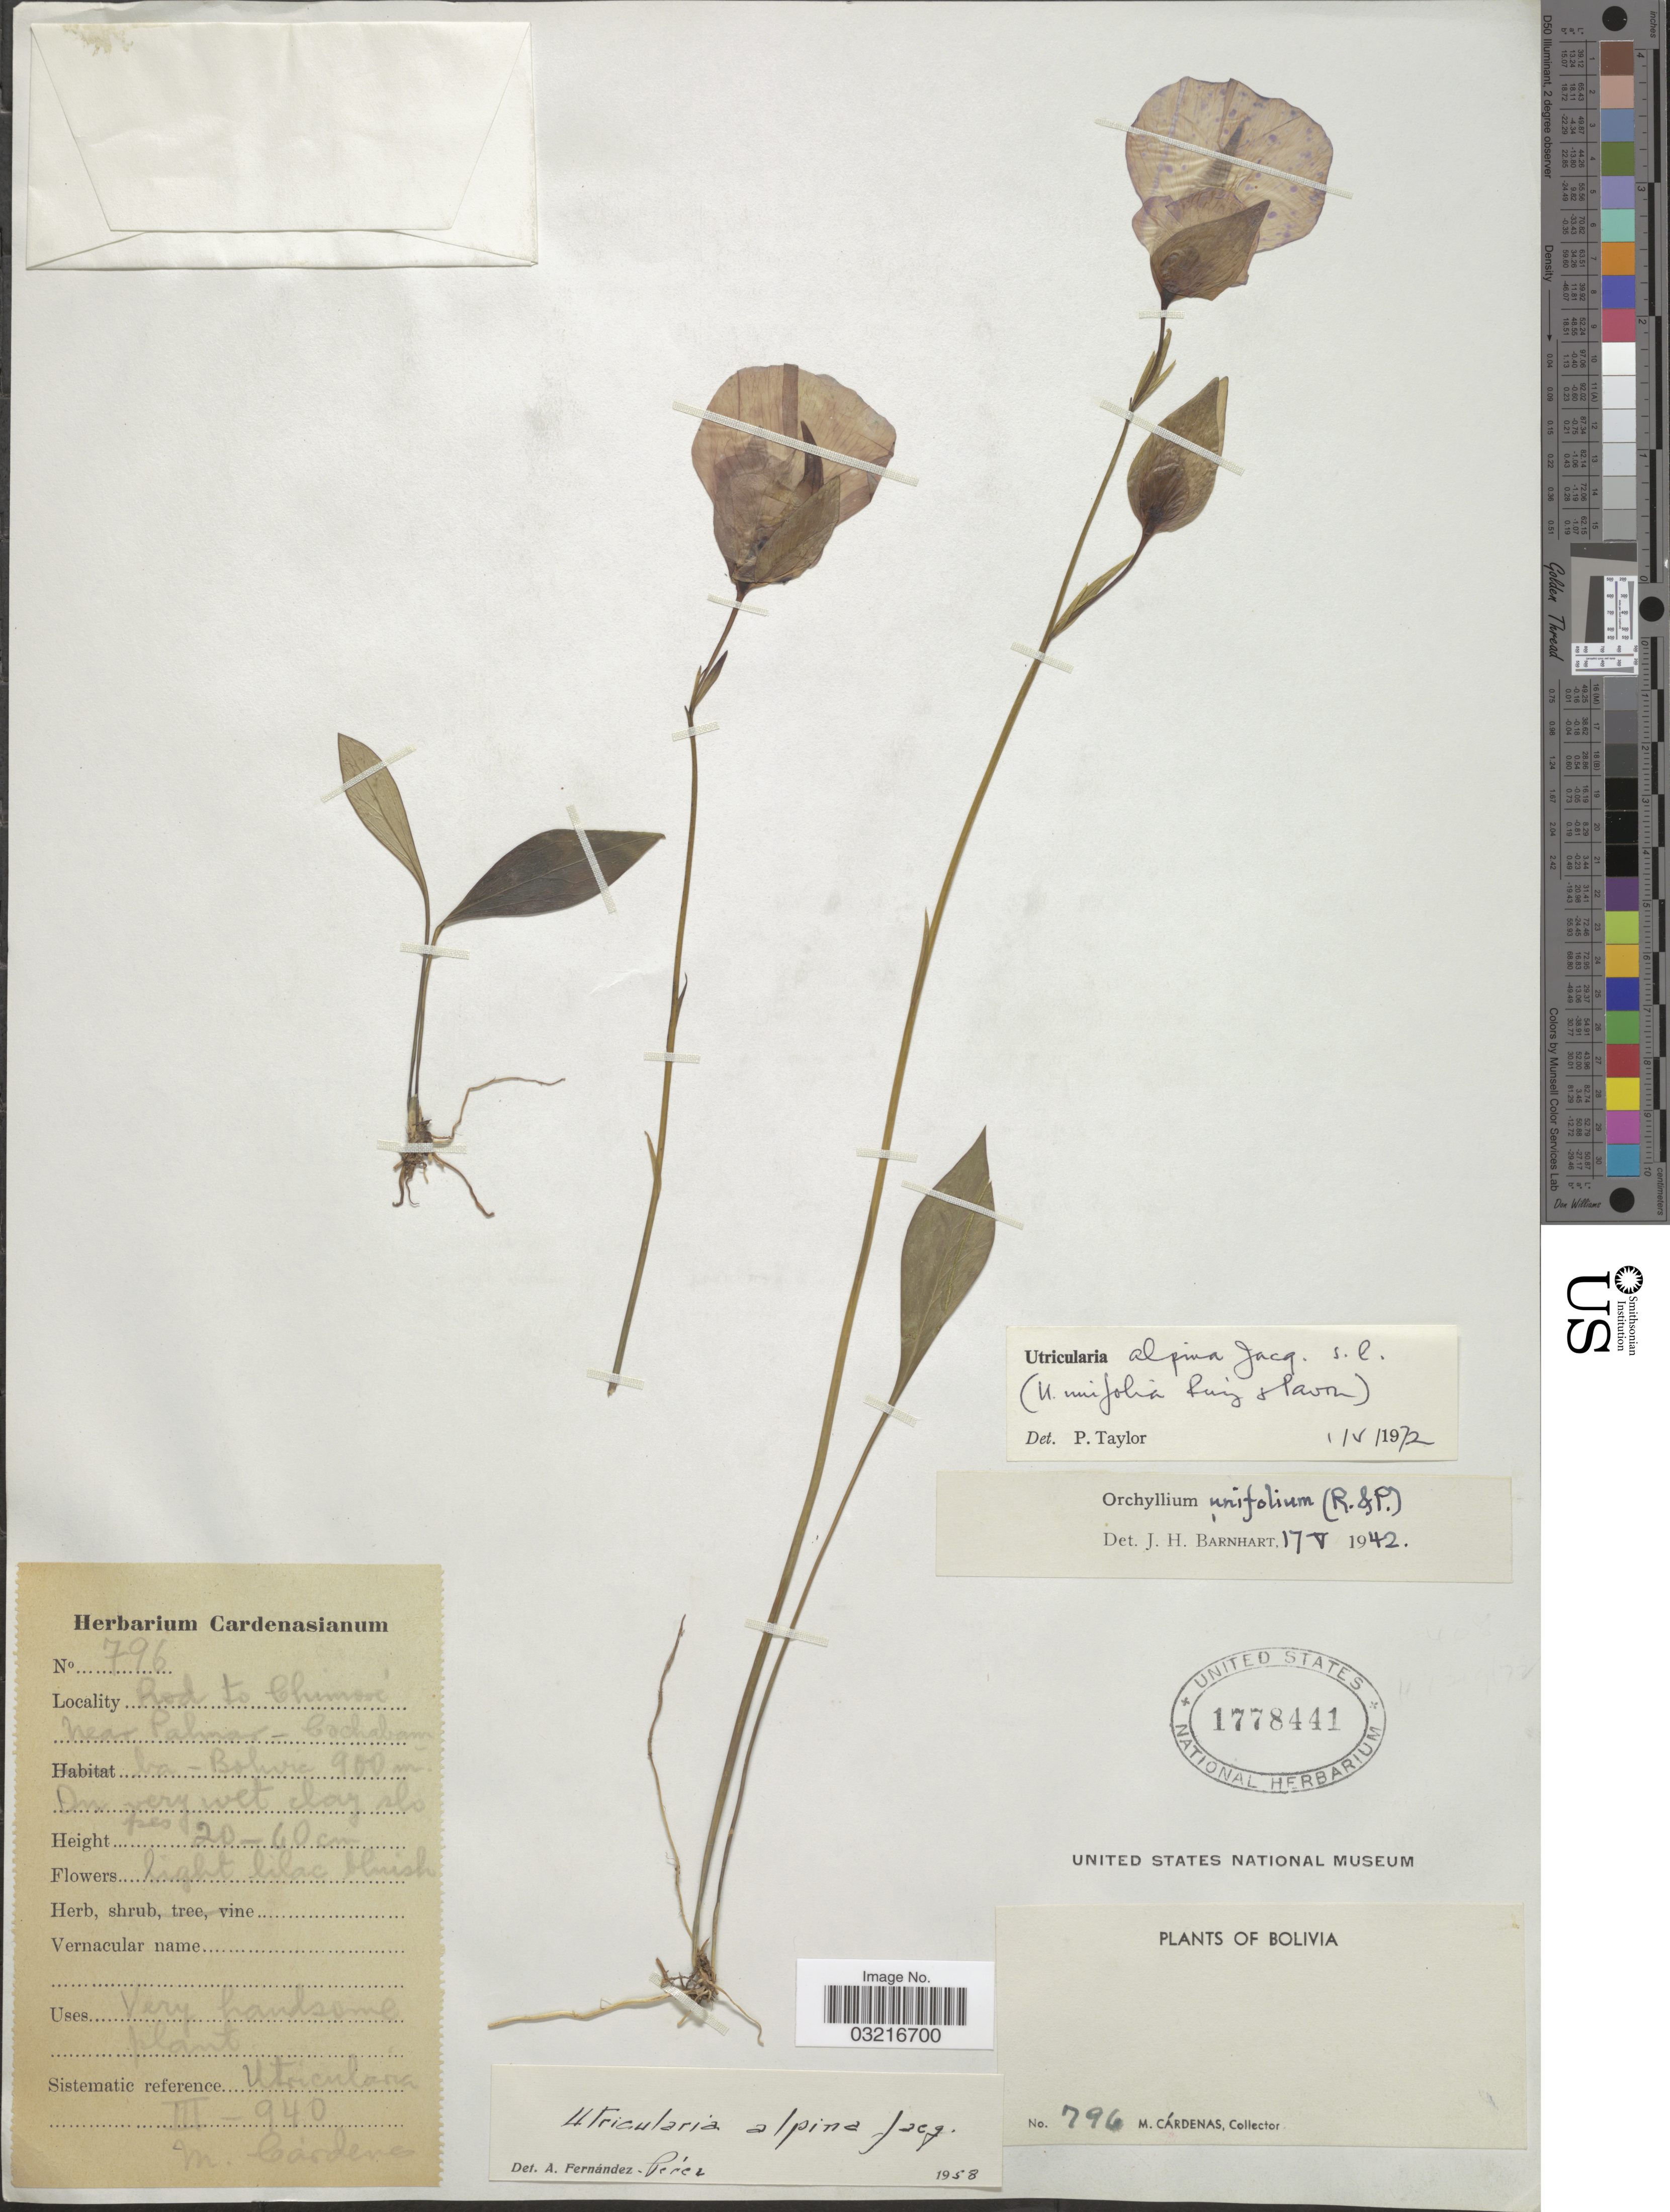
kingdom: Plantae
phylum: Tracheophyta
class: Magnoliopsida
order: Lamiales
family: Lentibulariaceae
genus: Utricularia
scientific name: Utricularia unifolia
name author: Ruiz & Pav.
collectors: M. Cárdenas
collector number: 796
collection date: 1940-03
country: Bolivia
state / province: Cochabamba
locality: Road to Chimoré near Palmar.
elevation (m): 900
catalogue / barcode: US 1778441